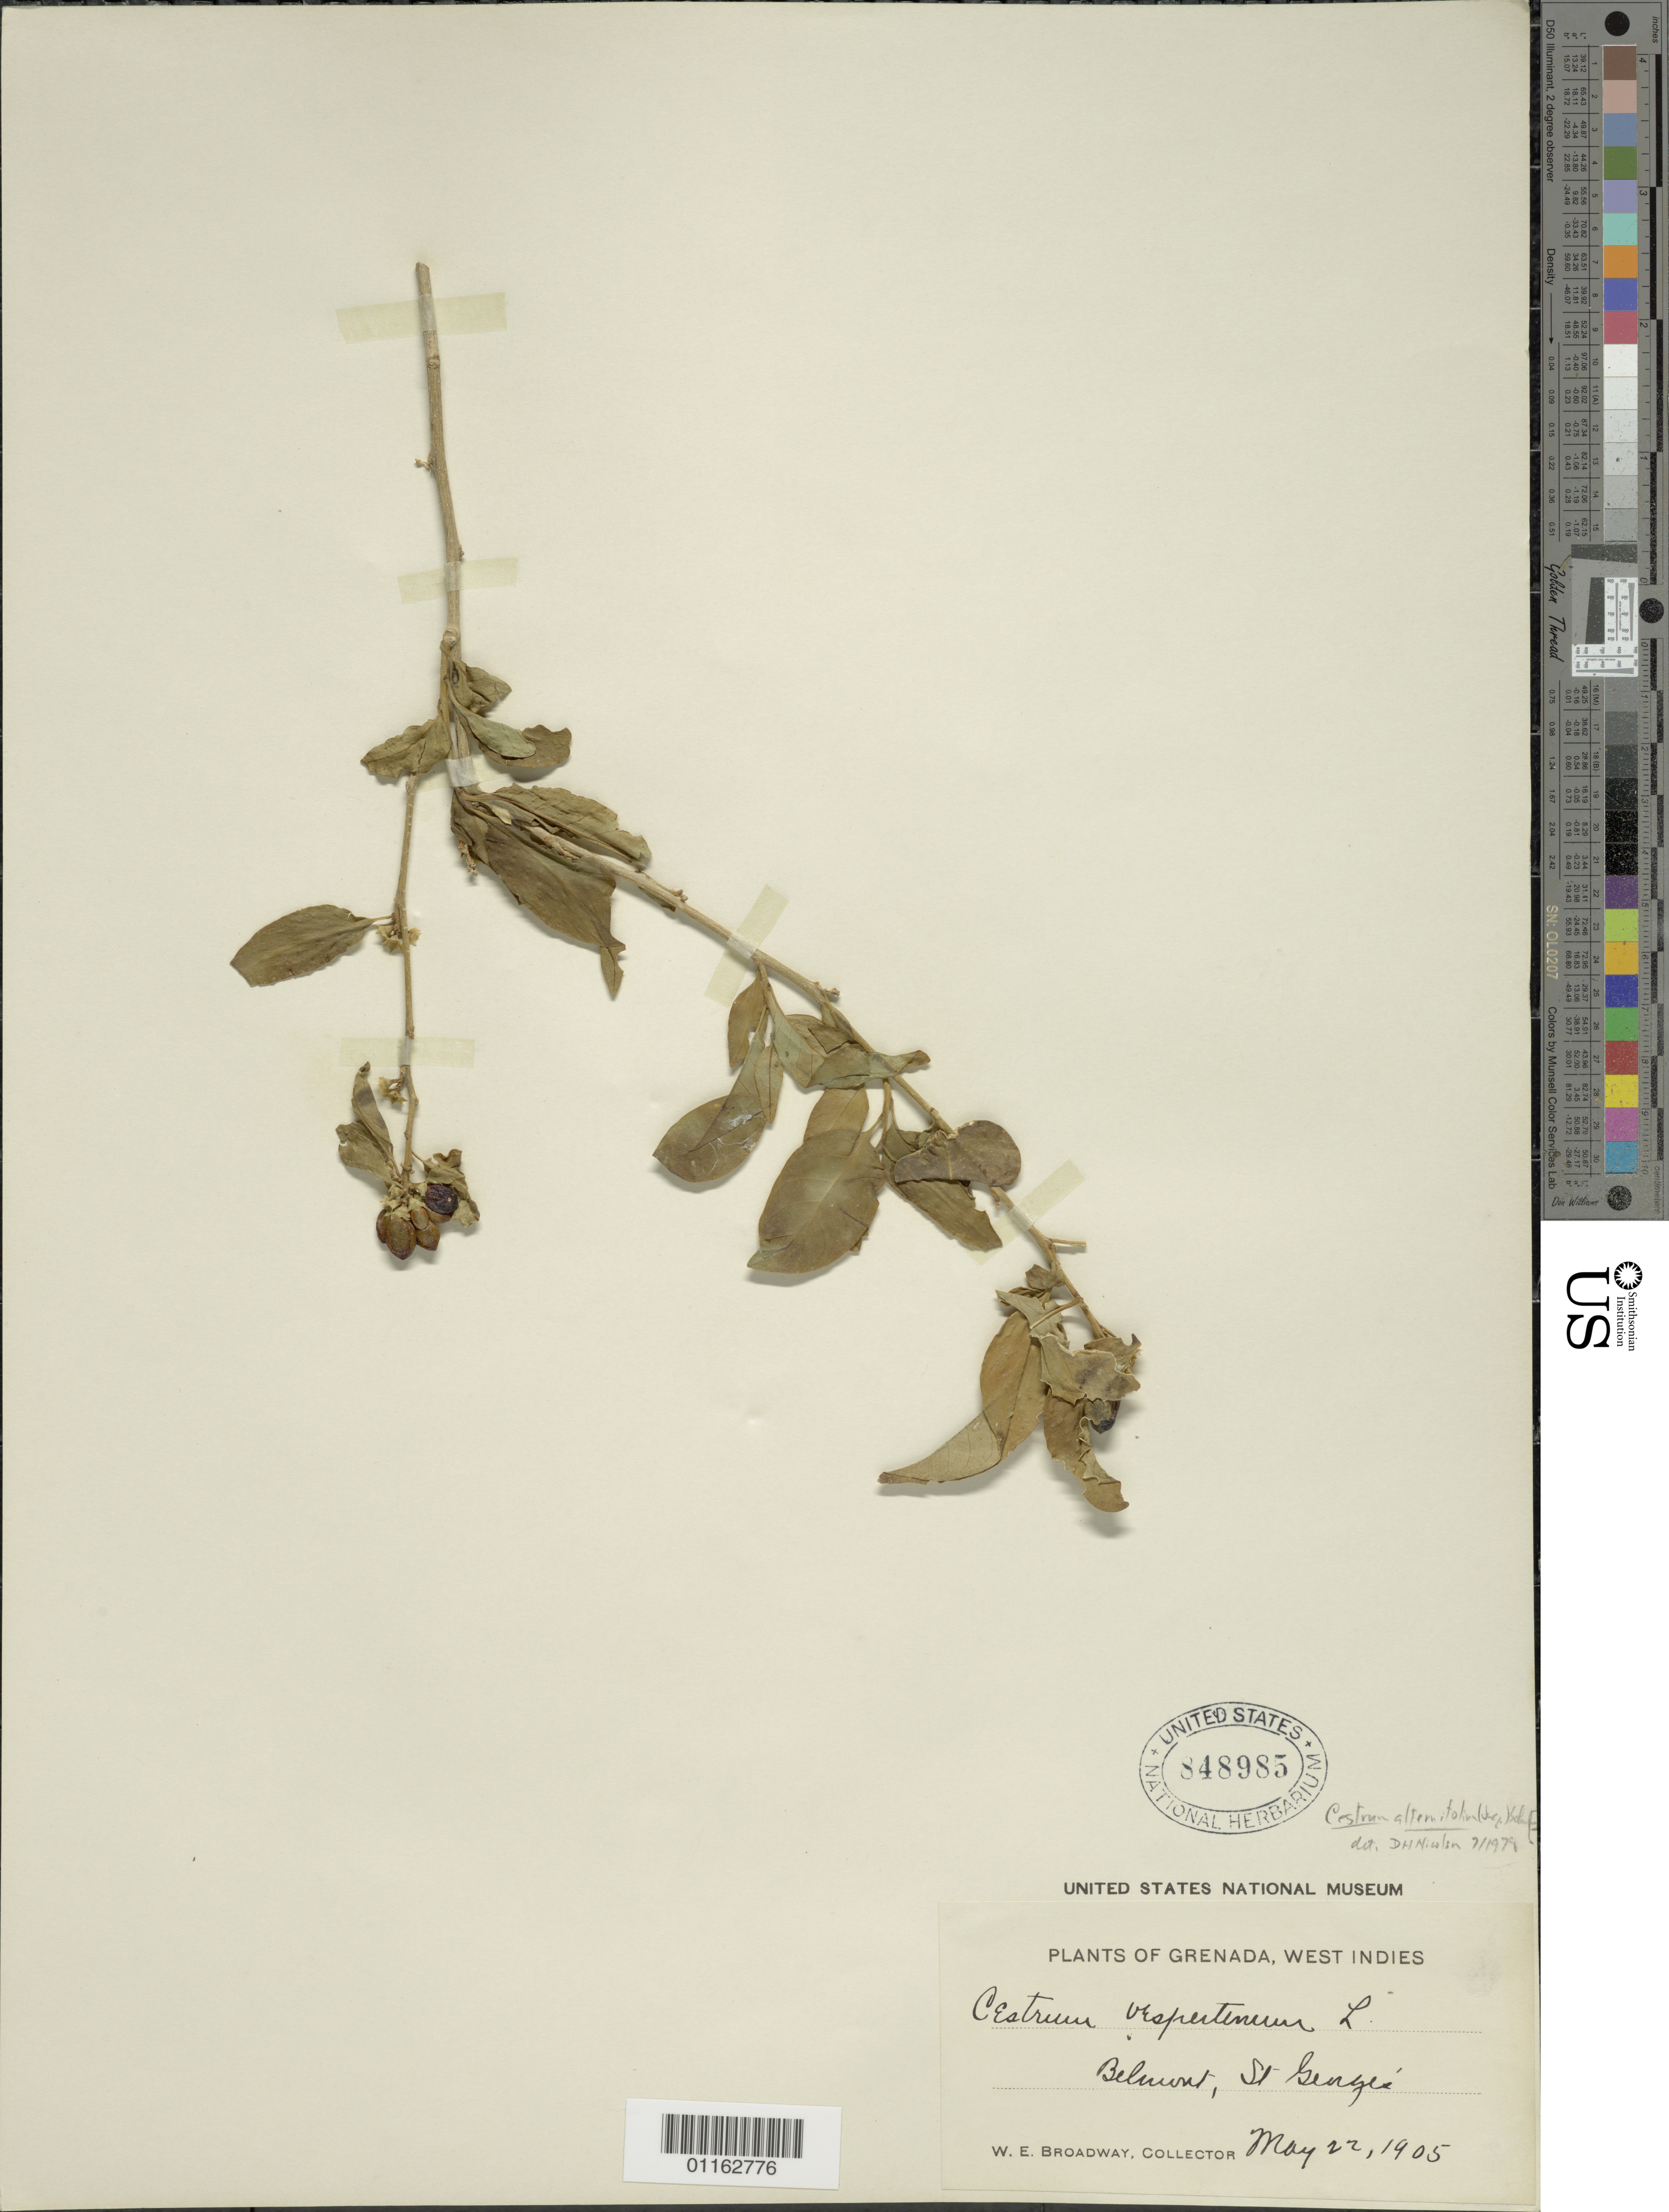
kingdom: Plantae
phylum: Tracheophyta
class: Magnoliopsida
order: Solanales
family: Solanaceae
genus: Cestrum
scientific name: Cestrum alternifolium var. pendulinum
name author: (Jacq.) O.E. Schulz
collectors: W. E. Broadway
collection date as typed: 22 May 1905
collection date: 1905-05-22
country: Grenada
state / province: Saint George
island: Grenada I.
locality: Belmont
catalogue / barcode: US 848985